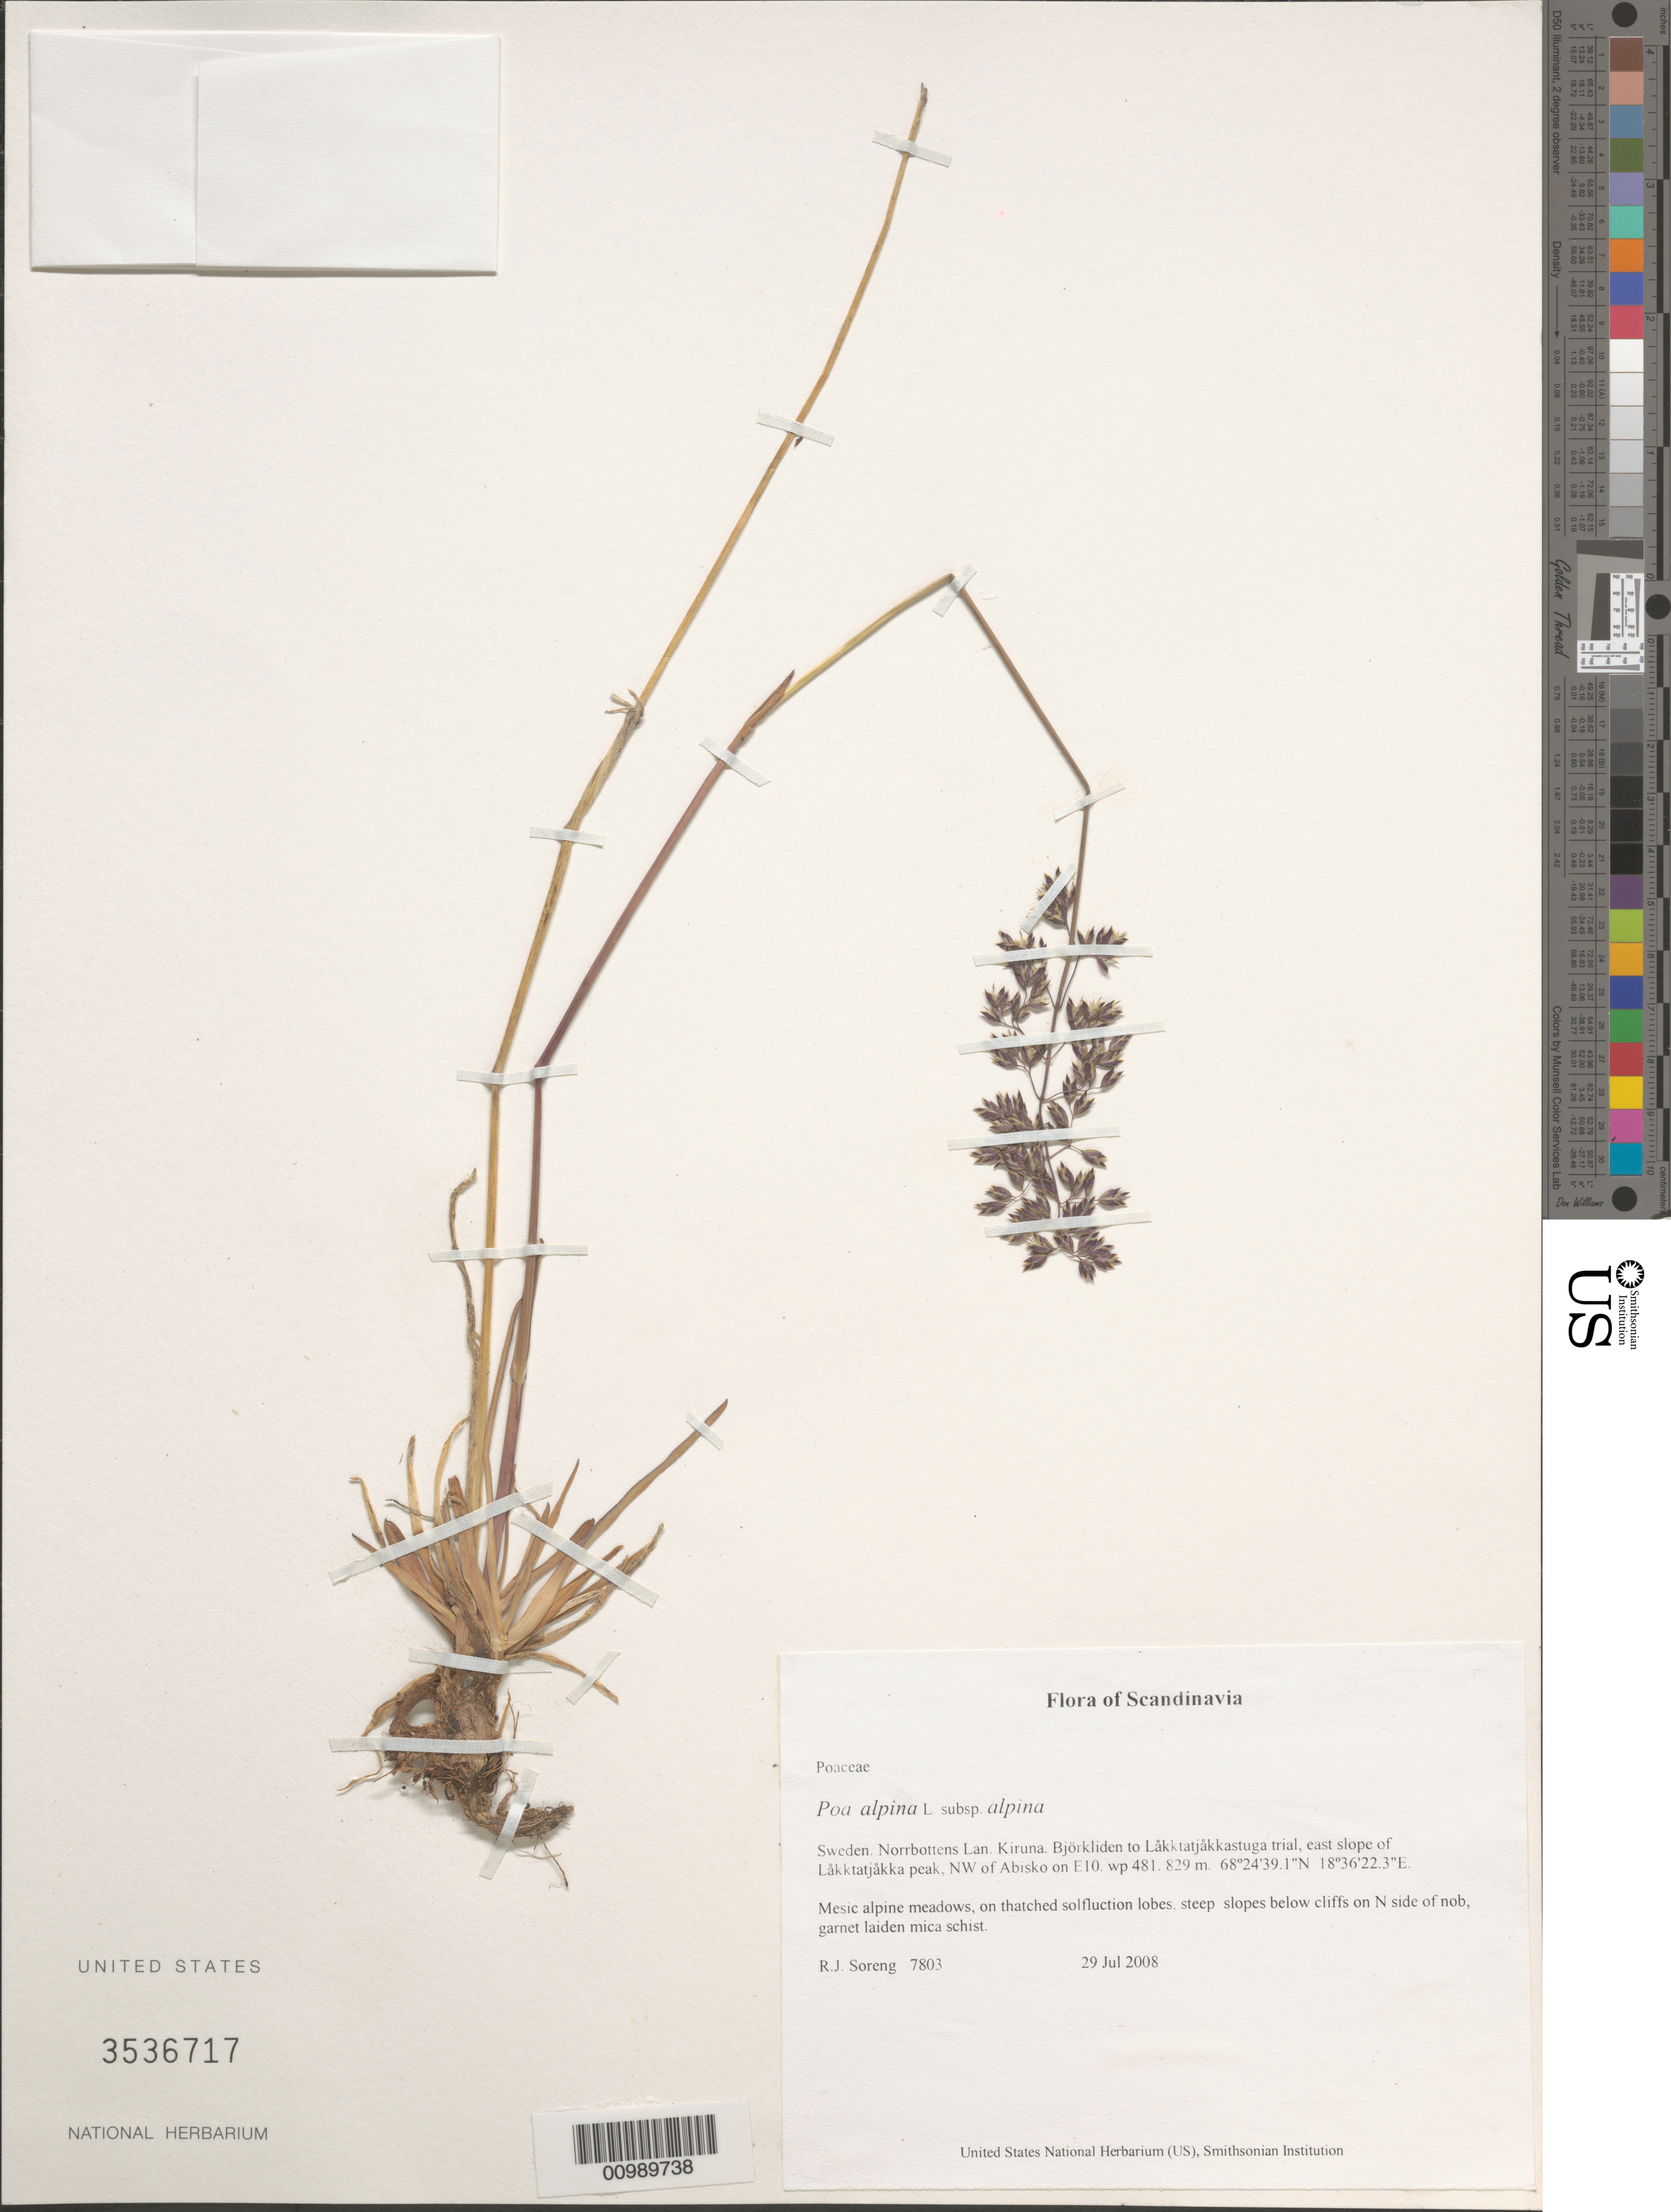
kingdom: Plantae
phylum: Tracheophyta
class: Liliopsida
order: Poales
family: Poaceae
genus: Poa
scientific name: Poa alpina subsp. alpina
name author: L.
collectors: R. J. Soreng & N. L. Soreng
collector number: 7803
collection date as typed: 29 Jul 2008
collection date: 2008-07-29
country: Sweden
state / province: Norrbotten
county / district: Kiruna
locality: Björkliden to Låkktatjåkkastuga trial, east slope of Låkktatjåkka peak, NW of Abisko on E10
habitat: Mesic alpine meadows, on thatched solfluction lobes, steep slopes below cliffs on N side of nob, garnet laiden mica schist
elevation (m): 829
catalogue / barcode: US 3536717